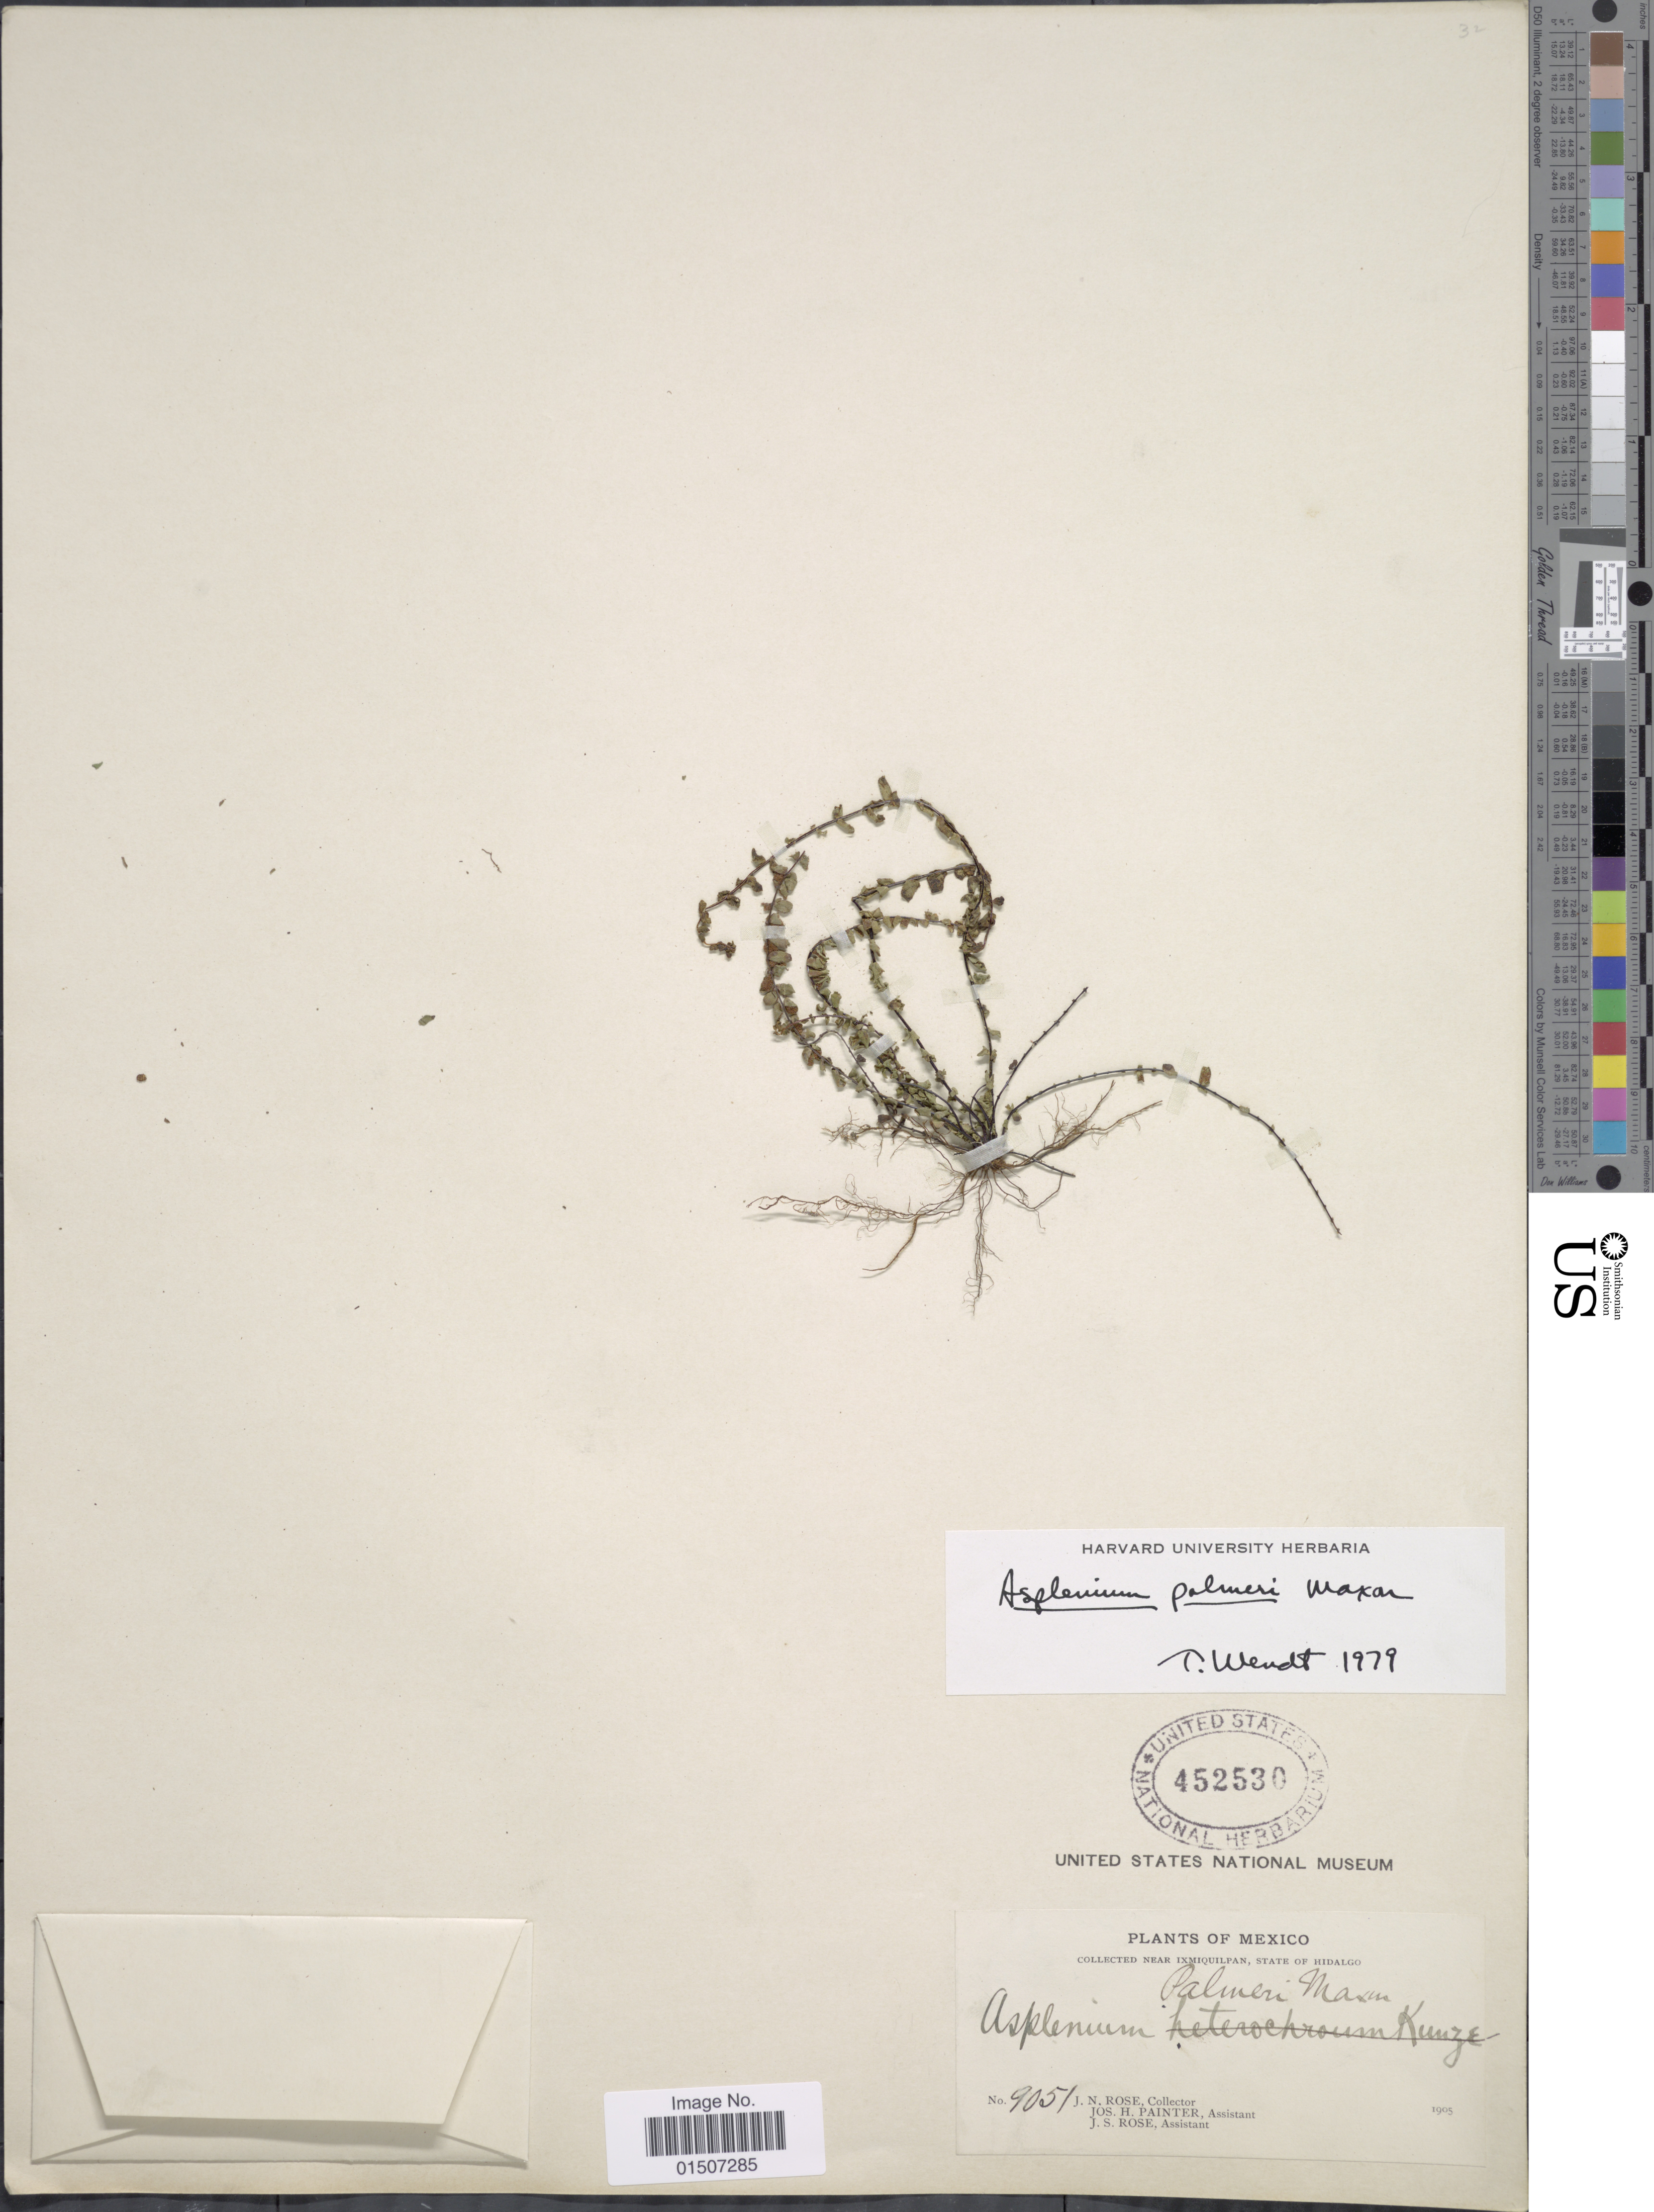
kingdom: Plantae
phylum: Tracheophyta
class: Polypodiopsida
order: Polypodiales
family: Aspleniaceae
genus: Asplenium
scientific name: Asplenium palmeri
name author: Maxon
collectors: J. N. Rose, J. H. Painter & J. S. Rose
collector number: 9051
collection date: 1905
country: Mexico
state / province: Hidalgo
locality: Near Ixmiquilpan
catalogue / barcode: US 452530